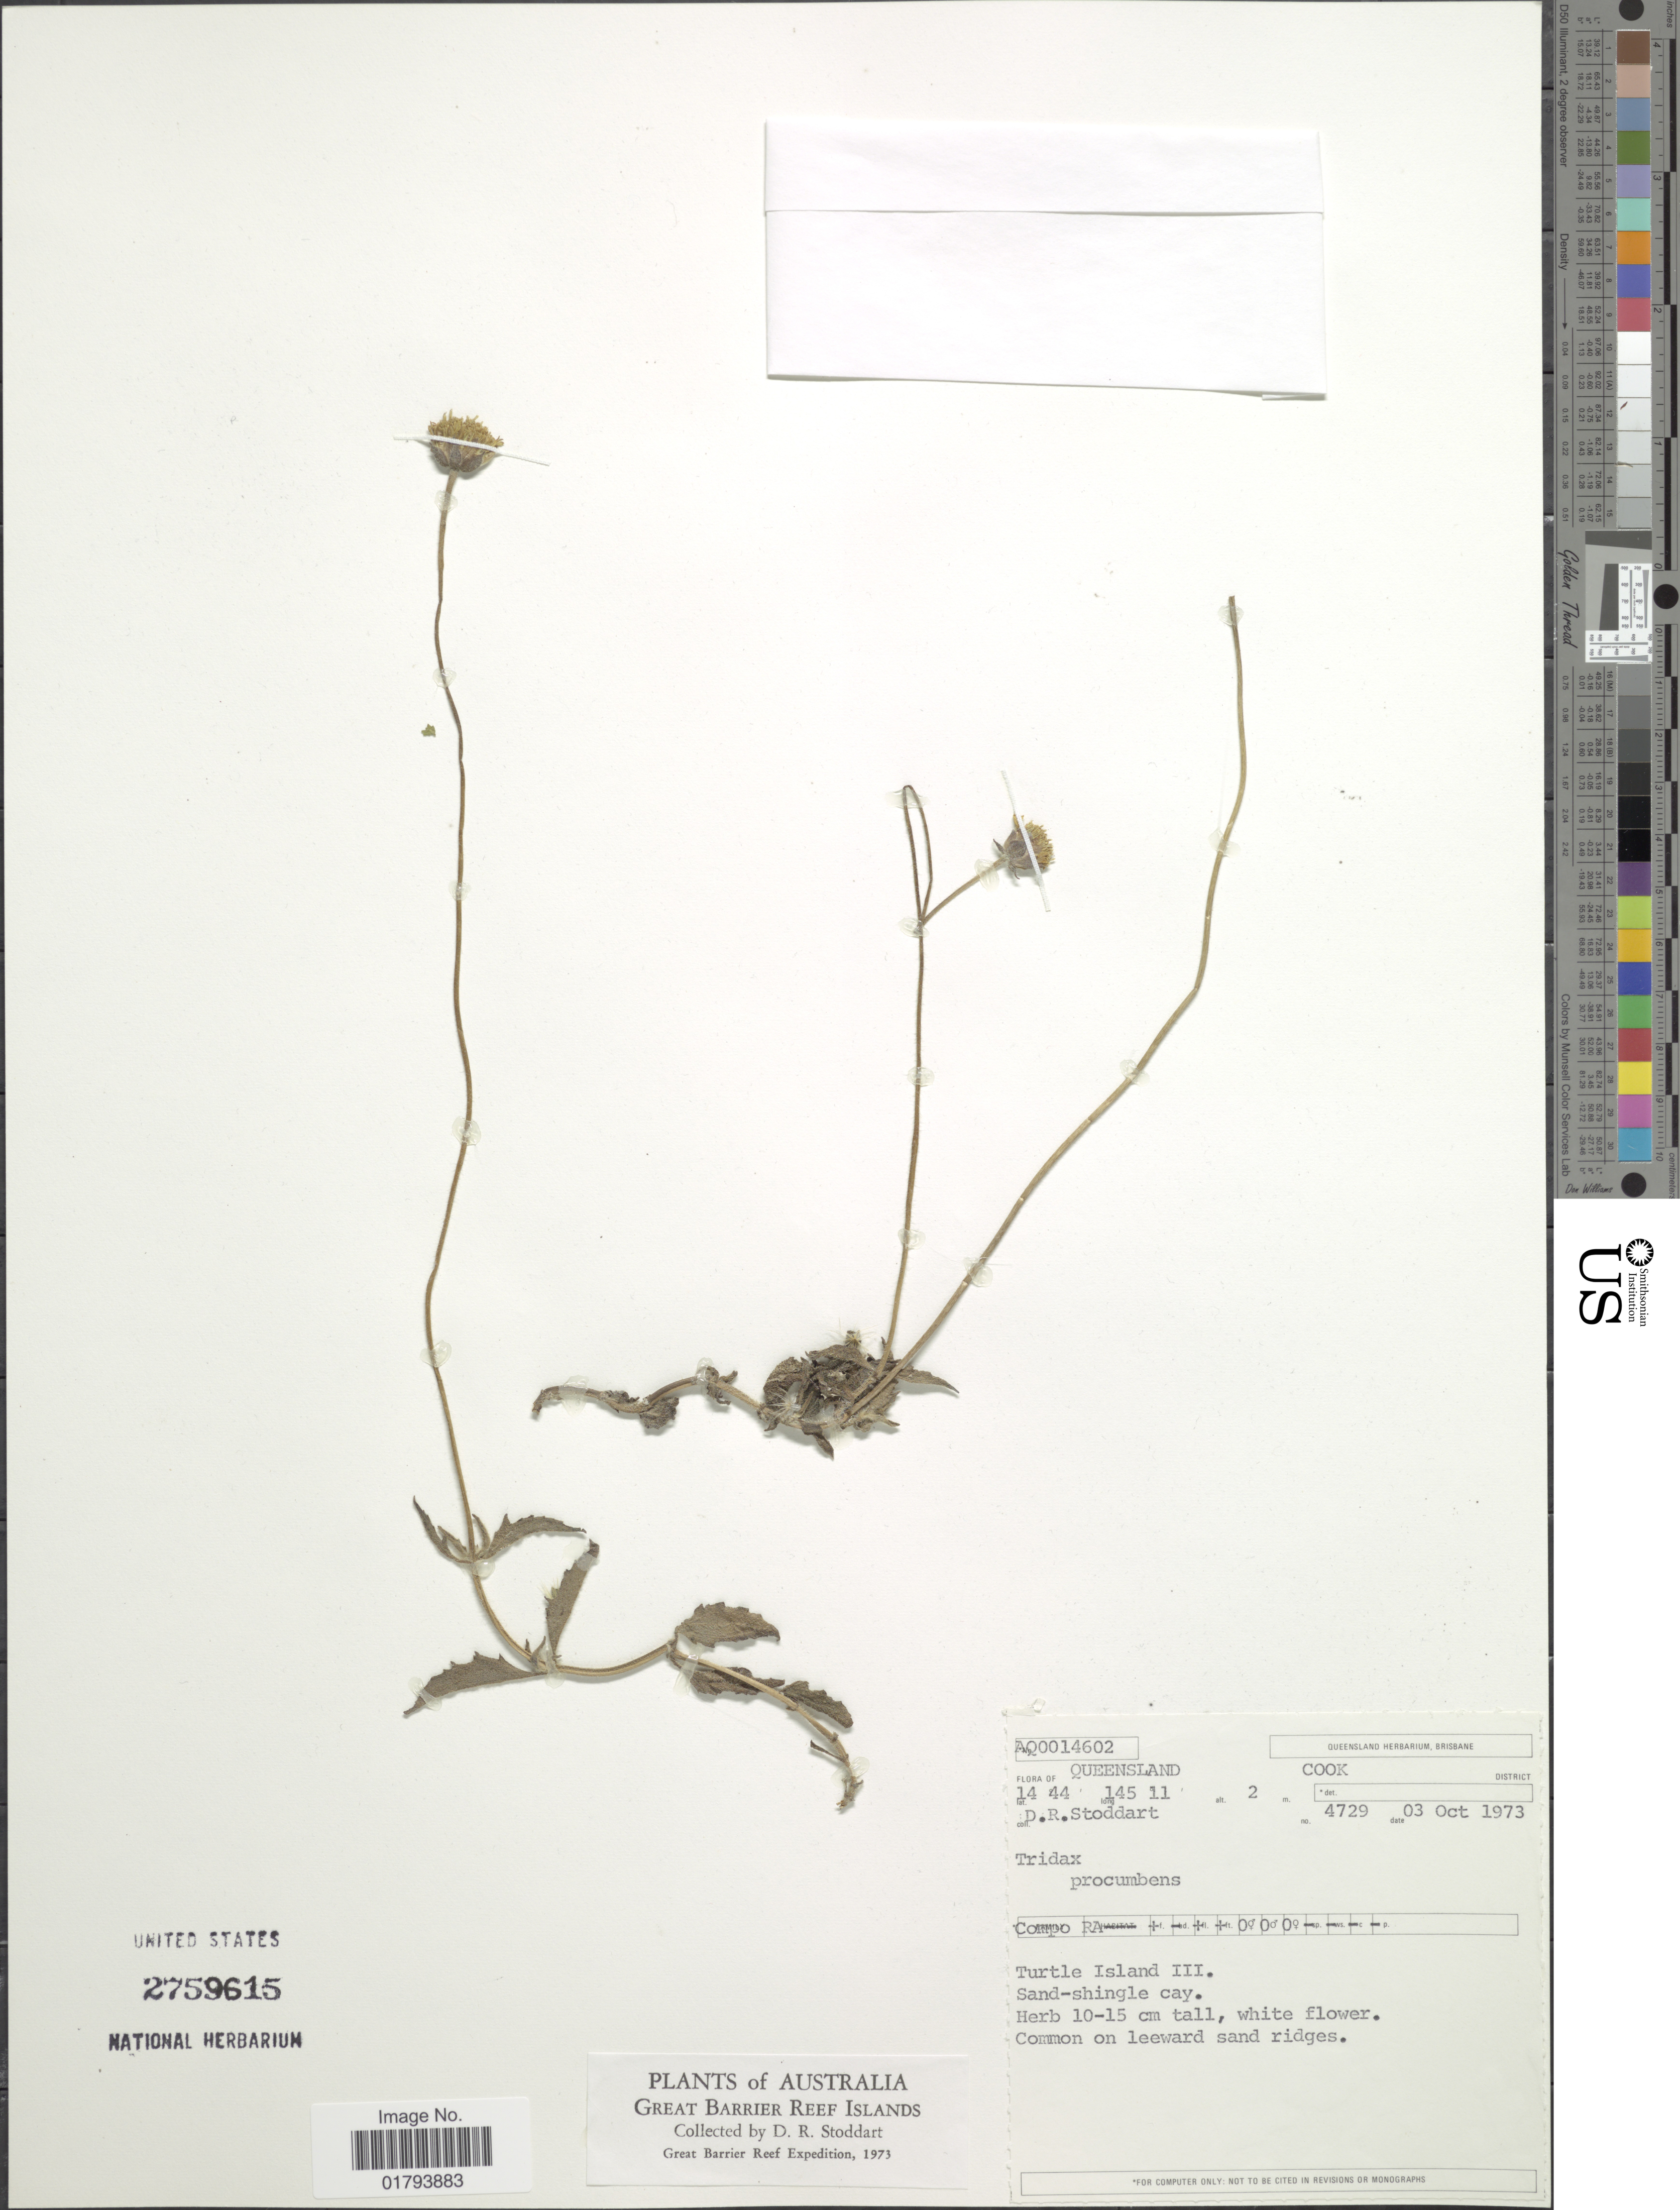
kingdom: Plantae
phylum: Tracheophyta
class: Magnoliopsida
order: Asterales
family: Asteraceae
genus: Tridax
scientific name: Tridax procumbens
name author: L.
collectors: D. R. Stoddart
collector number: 4729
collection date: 1973-10-03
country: Australia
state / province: Queensland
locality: Cook District, Turtle Island III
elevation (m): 2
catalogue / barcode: US 2759615